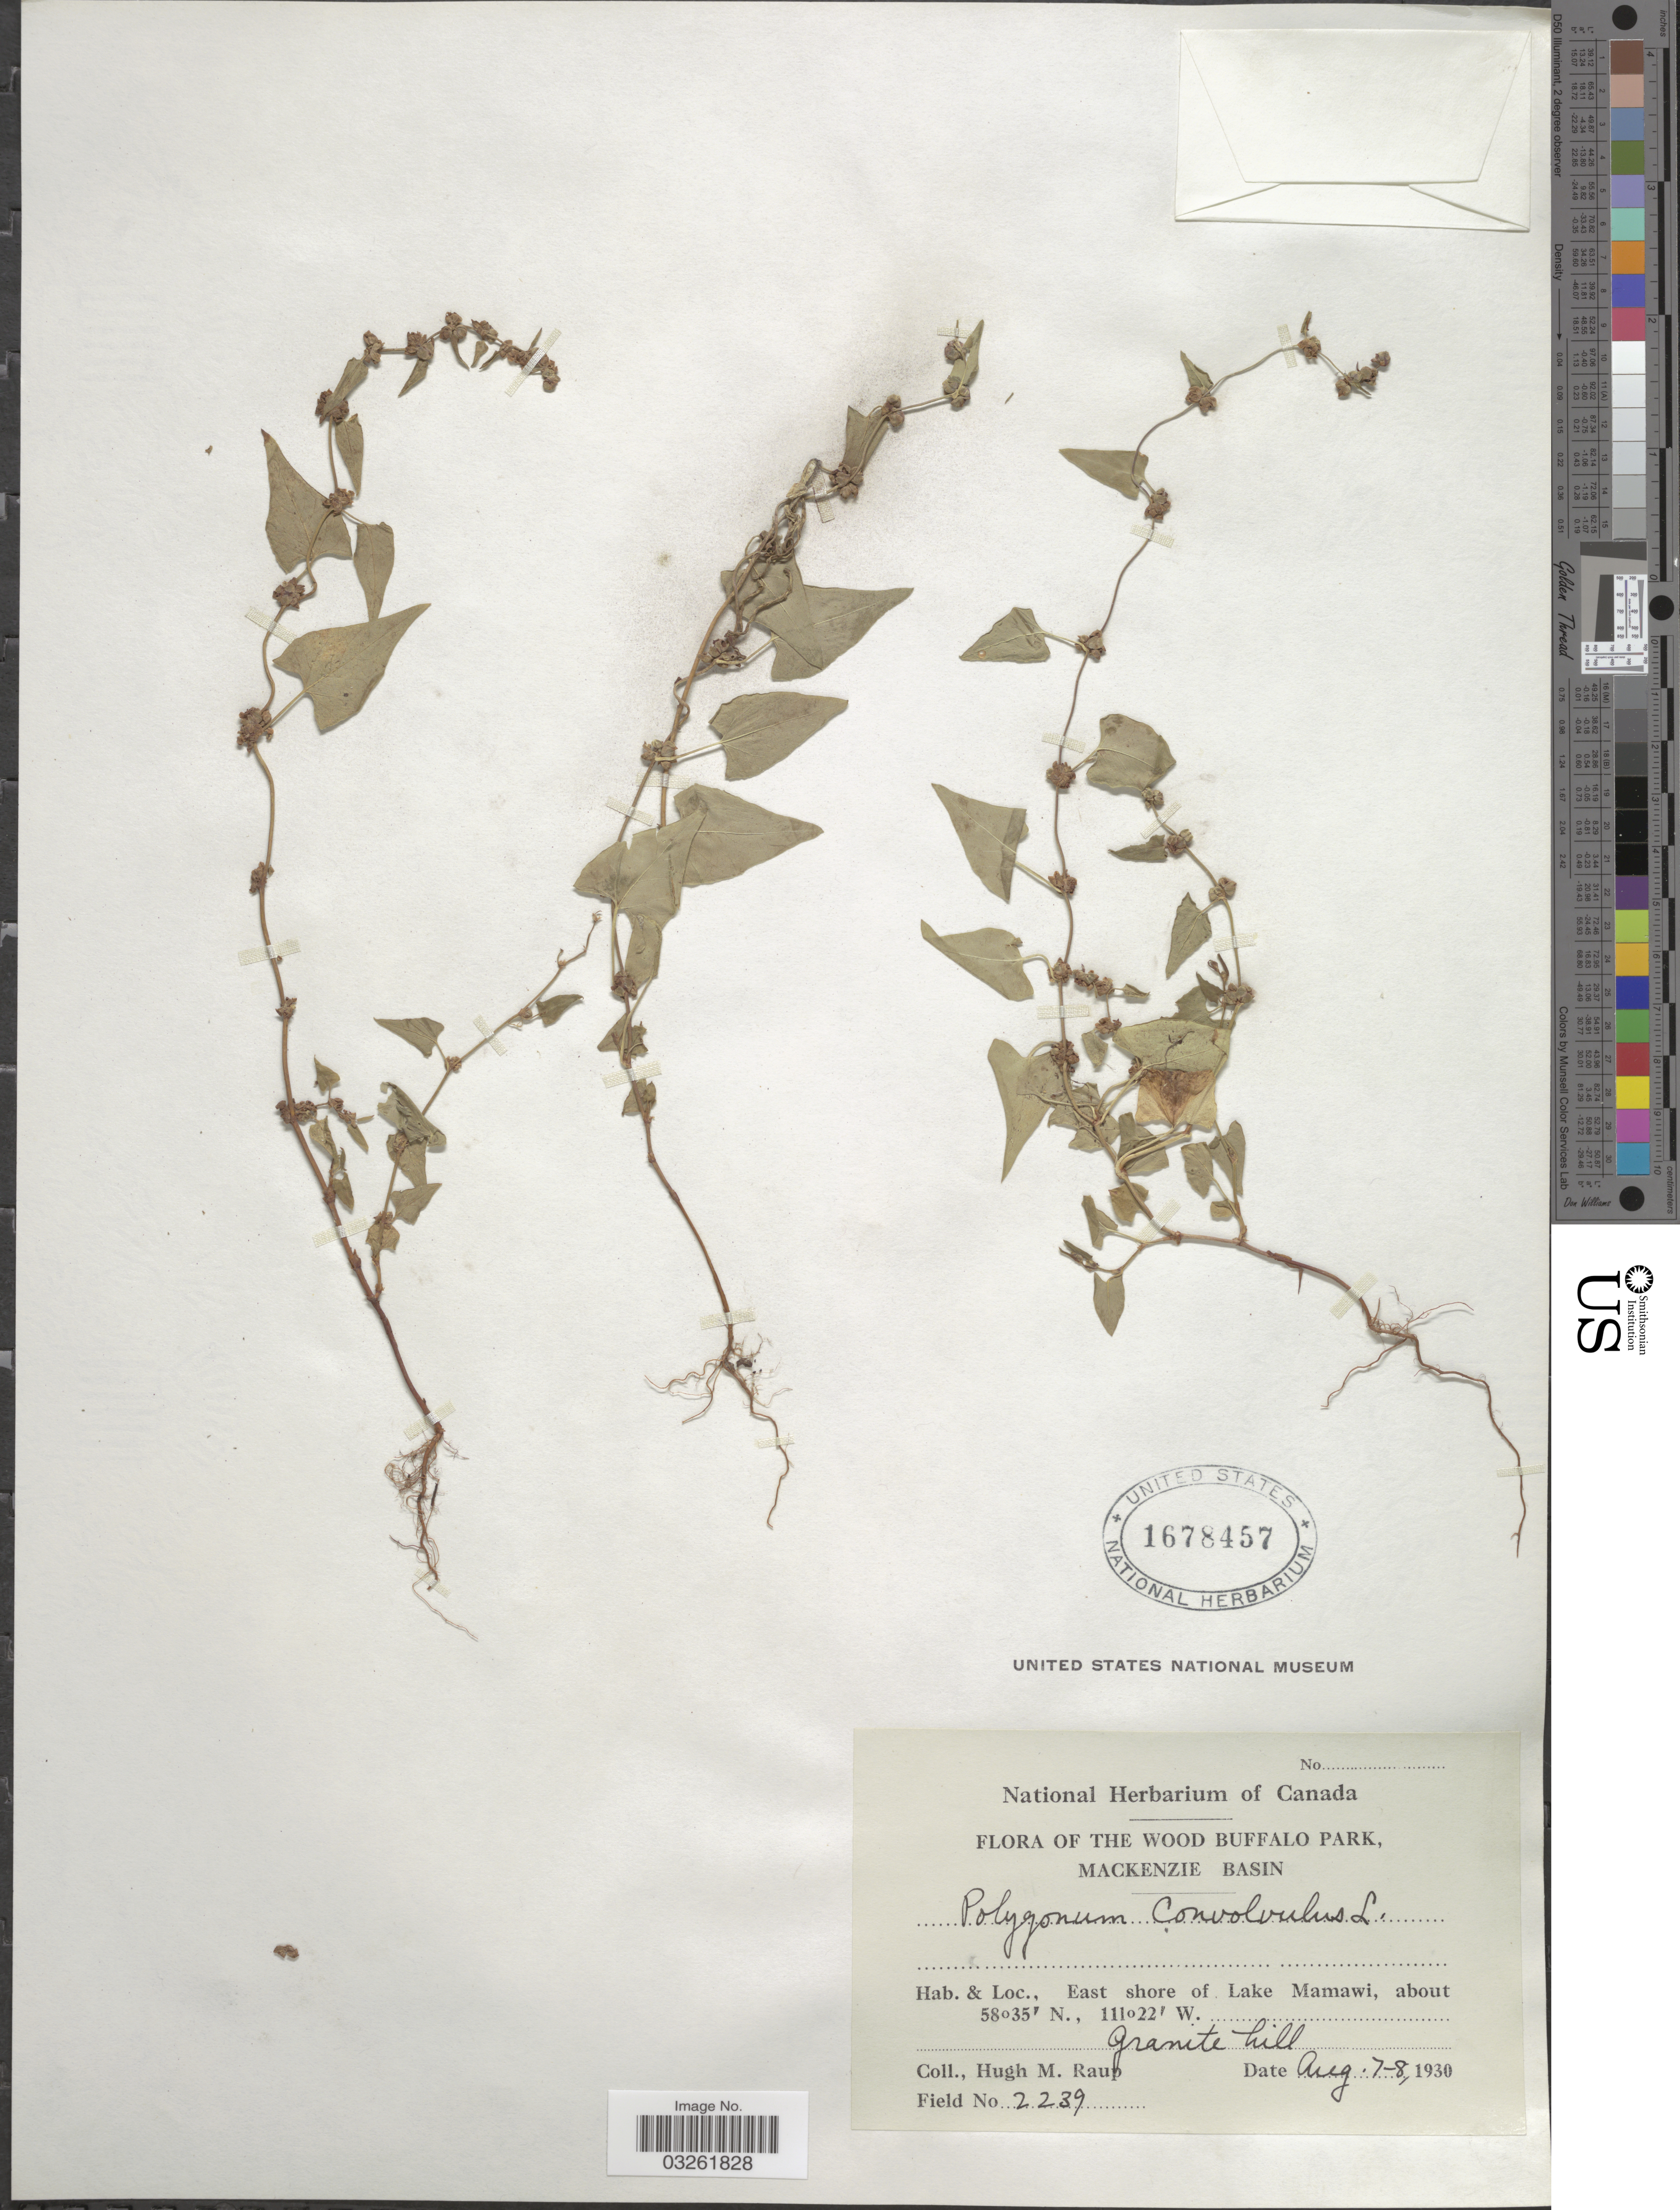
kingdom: Plantae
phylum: Tracheophyta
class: Magnoliopsida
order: Caryophyllales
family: Polygonaceae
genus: Fallopia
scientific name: Fallopia convolvulus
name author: (L.) Á. Löve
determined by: Strong, M. T., (US), Smithsonian Institution - National Museum of Natural History (UNITED STATES)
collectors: H. Raup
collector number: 2239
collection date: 1930-08-07/1930-08-08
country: Canada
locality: Wood Buffalo Park, Mackenzie Basin. East shore of Lake Mamawi. Granite hill.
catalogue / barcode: US 1678457